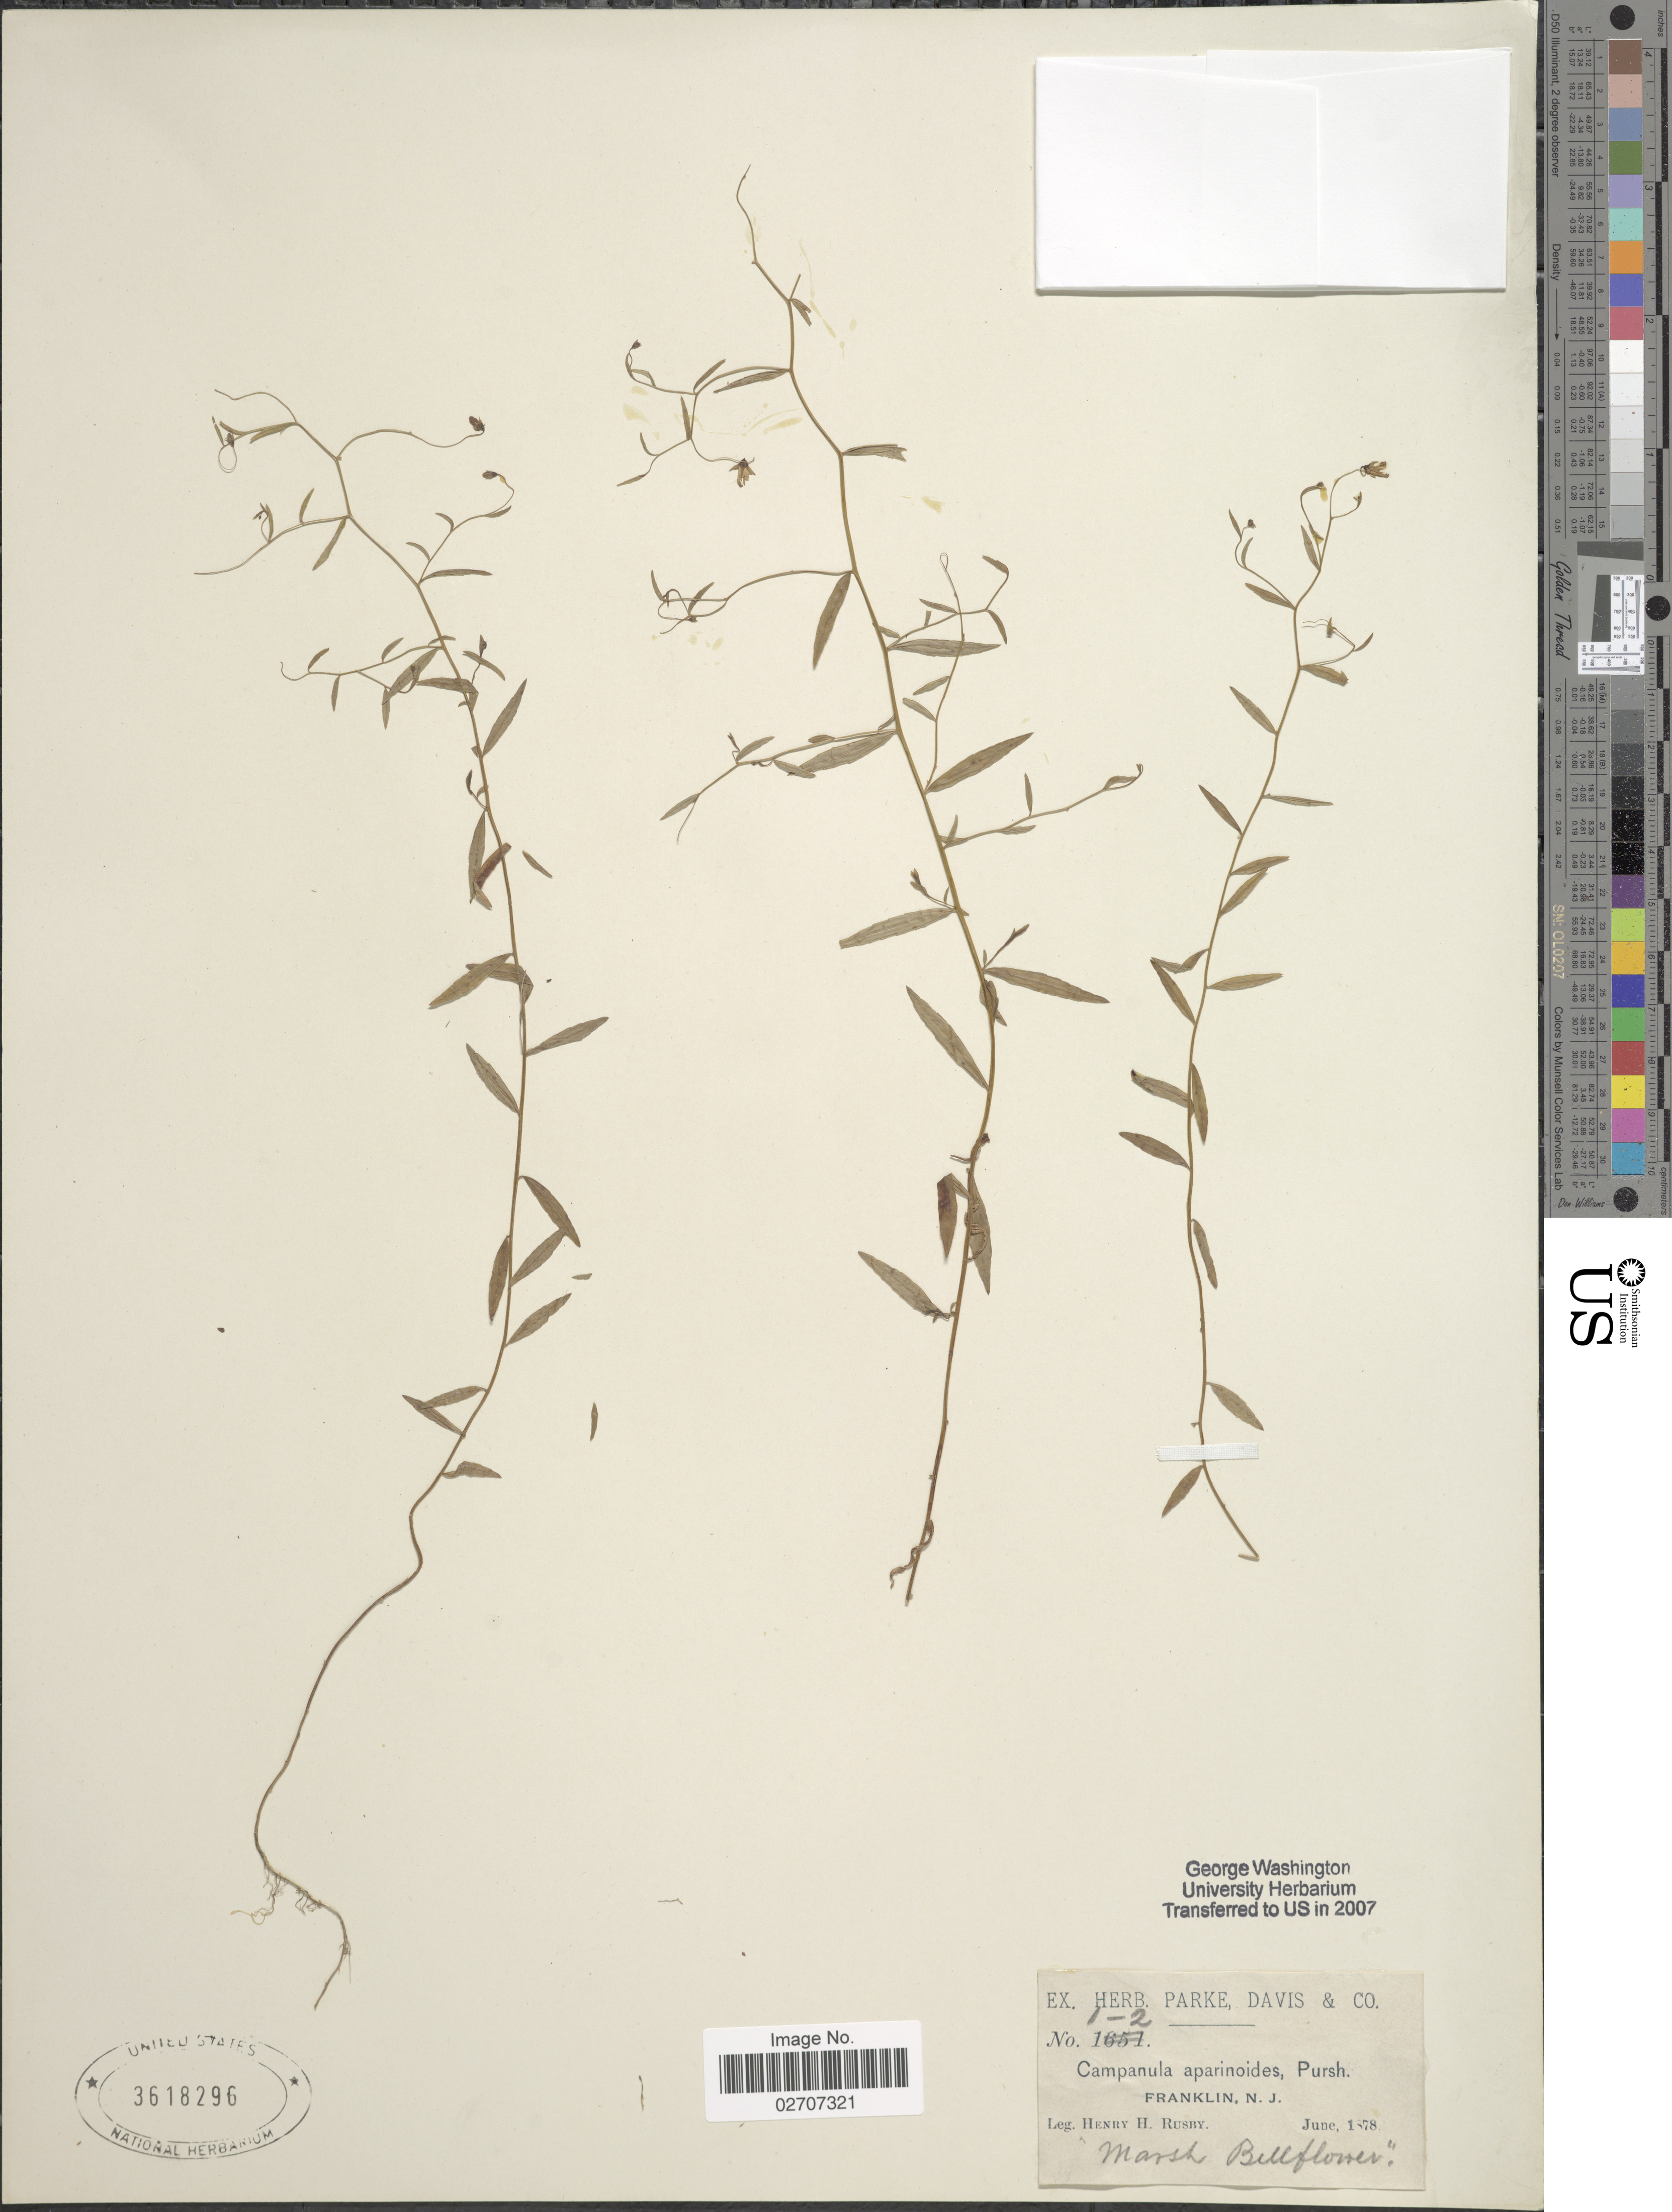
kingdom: Plantae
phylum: Tracheophyta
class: Magnoliopsida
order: Asterales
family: Campanulaceae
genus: Campanula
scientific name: Campanula aparinoides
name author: Pursh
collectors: H. H. Rusby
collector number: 1-2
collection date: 1878-06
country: United States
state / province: New Jersey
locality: Franklin.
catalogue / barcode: US 3618296